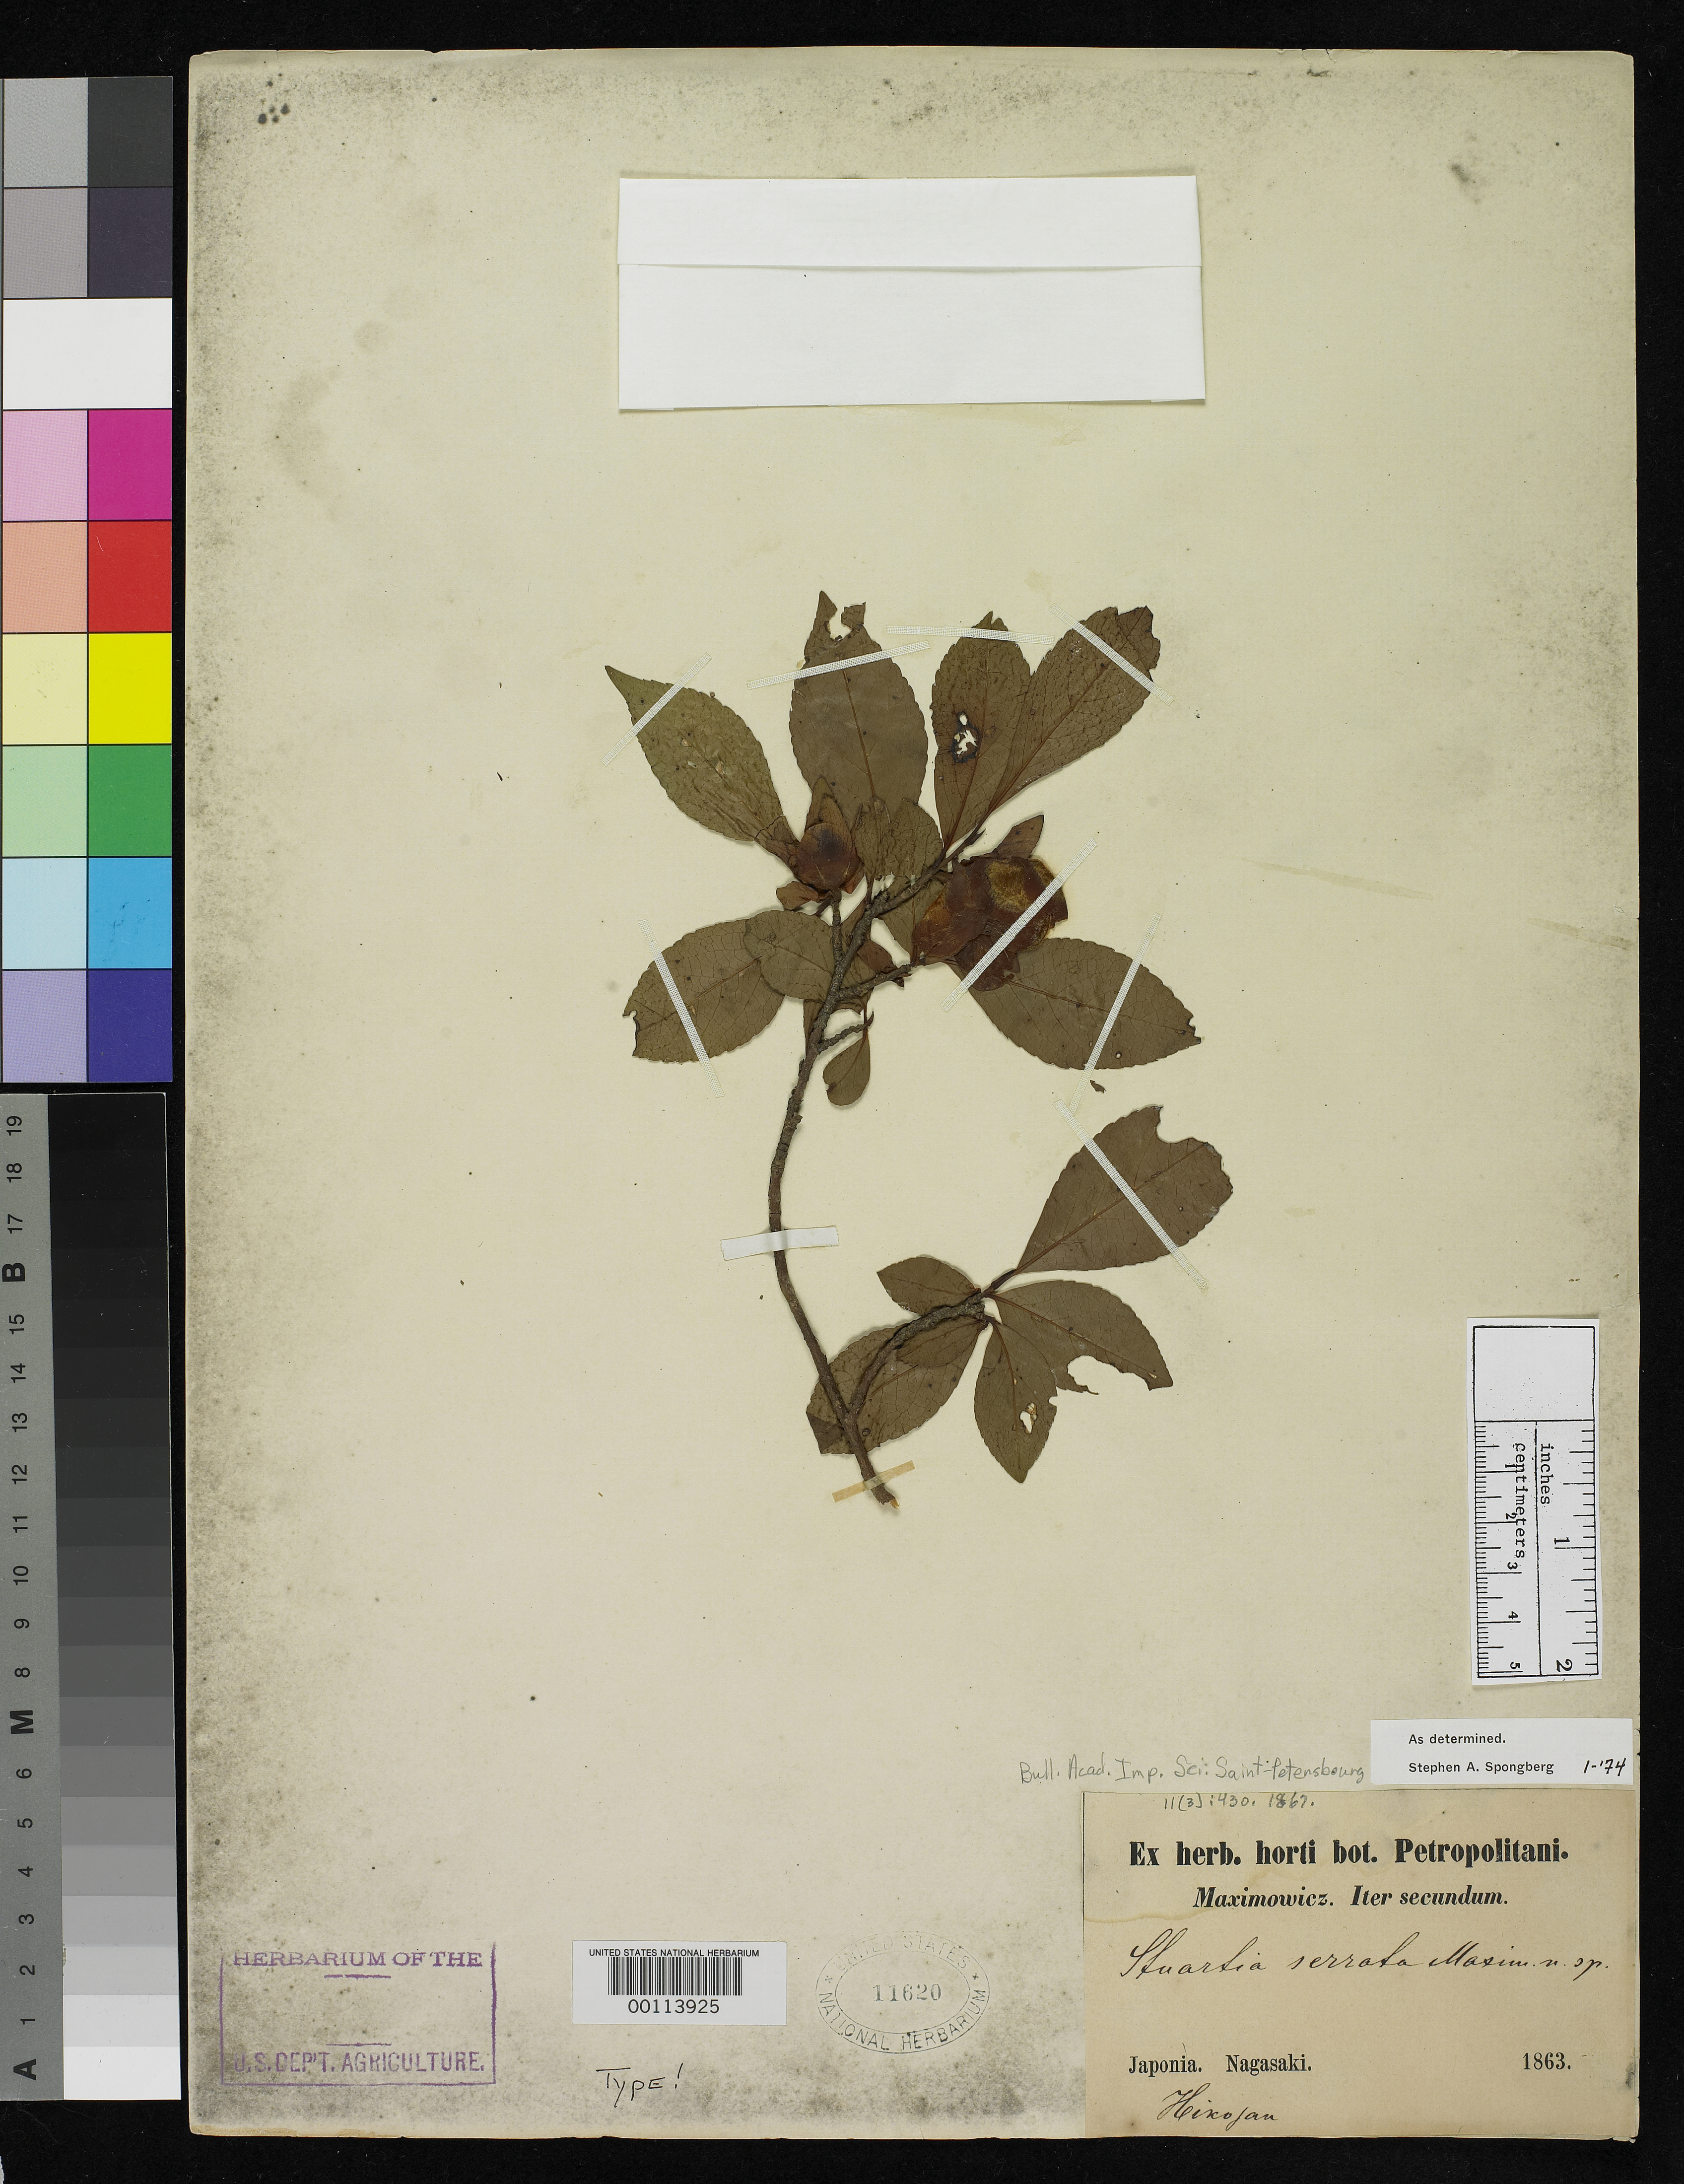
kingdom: Plantae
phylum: Tracheophyta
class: Magnoliopsida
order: Ericales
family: Theaceae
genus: Stewartia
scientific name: Stewartia serrata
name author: Maxim.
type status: Type Collection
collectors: C. J. Maximowicz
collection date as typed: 1863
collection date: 1863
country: Japan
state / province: Nagasaki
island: Kyushu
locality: Nagasaki, Mt. Hikosan.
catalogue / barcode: US 11620